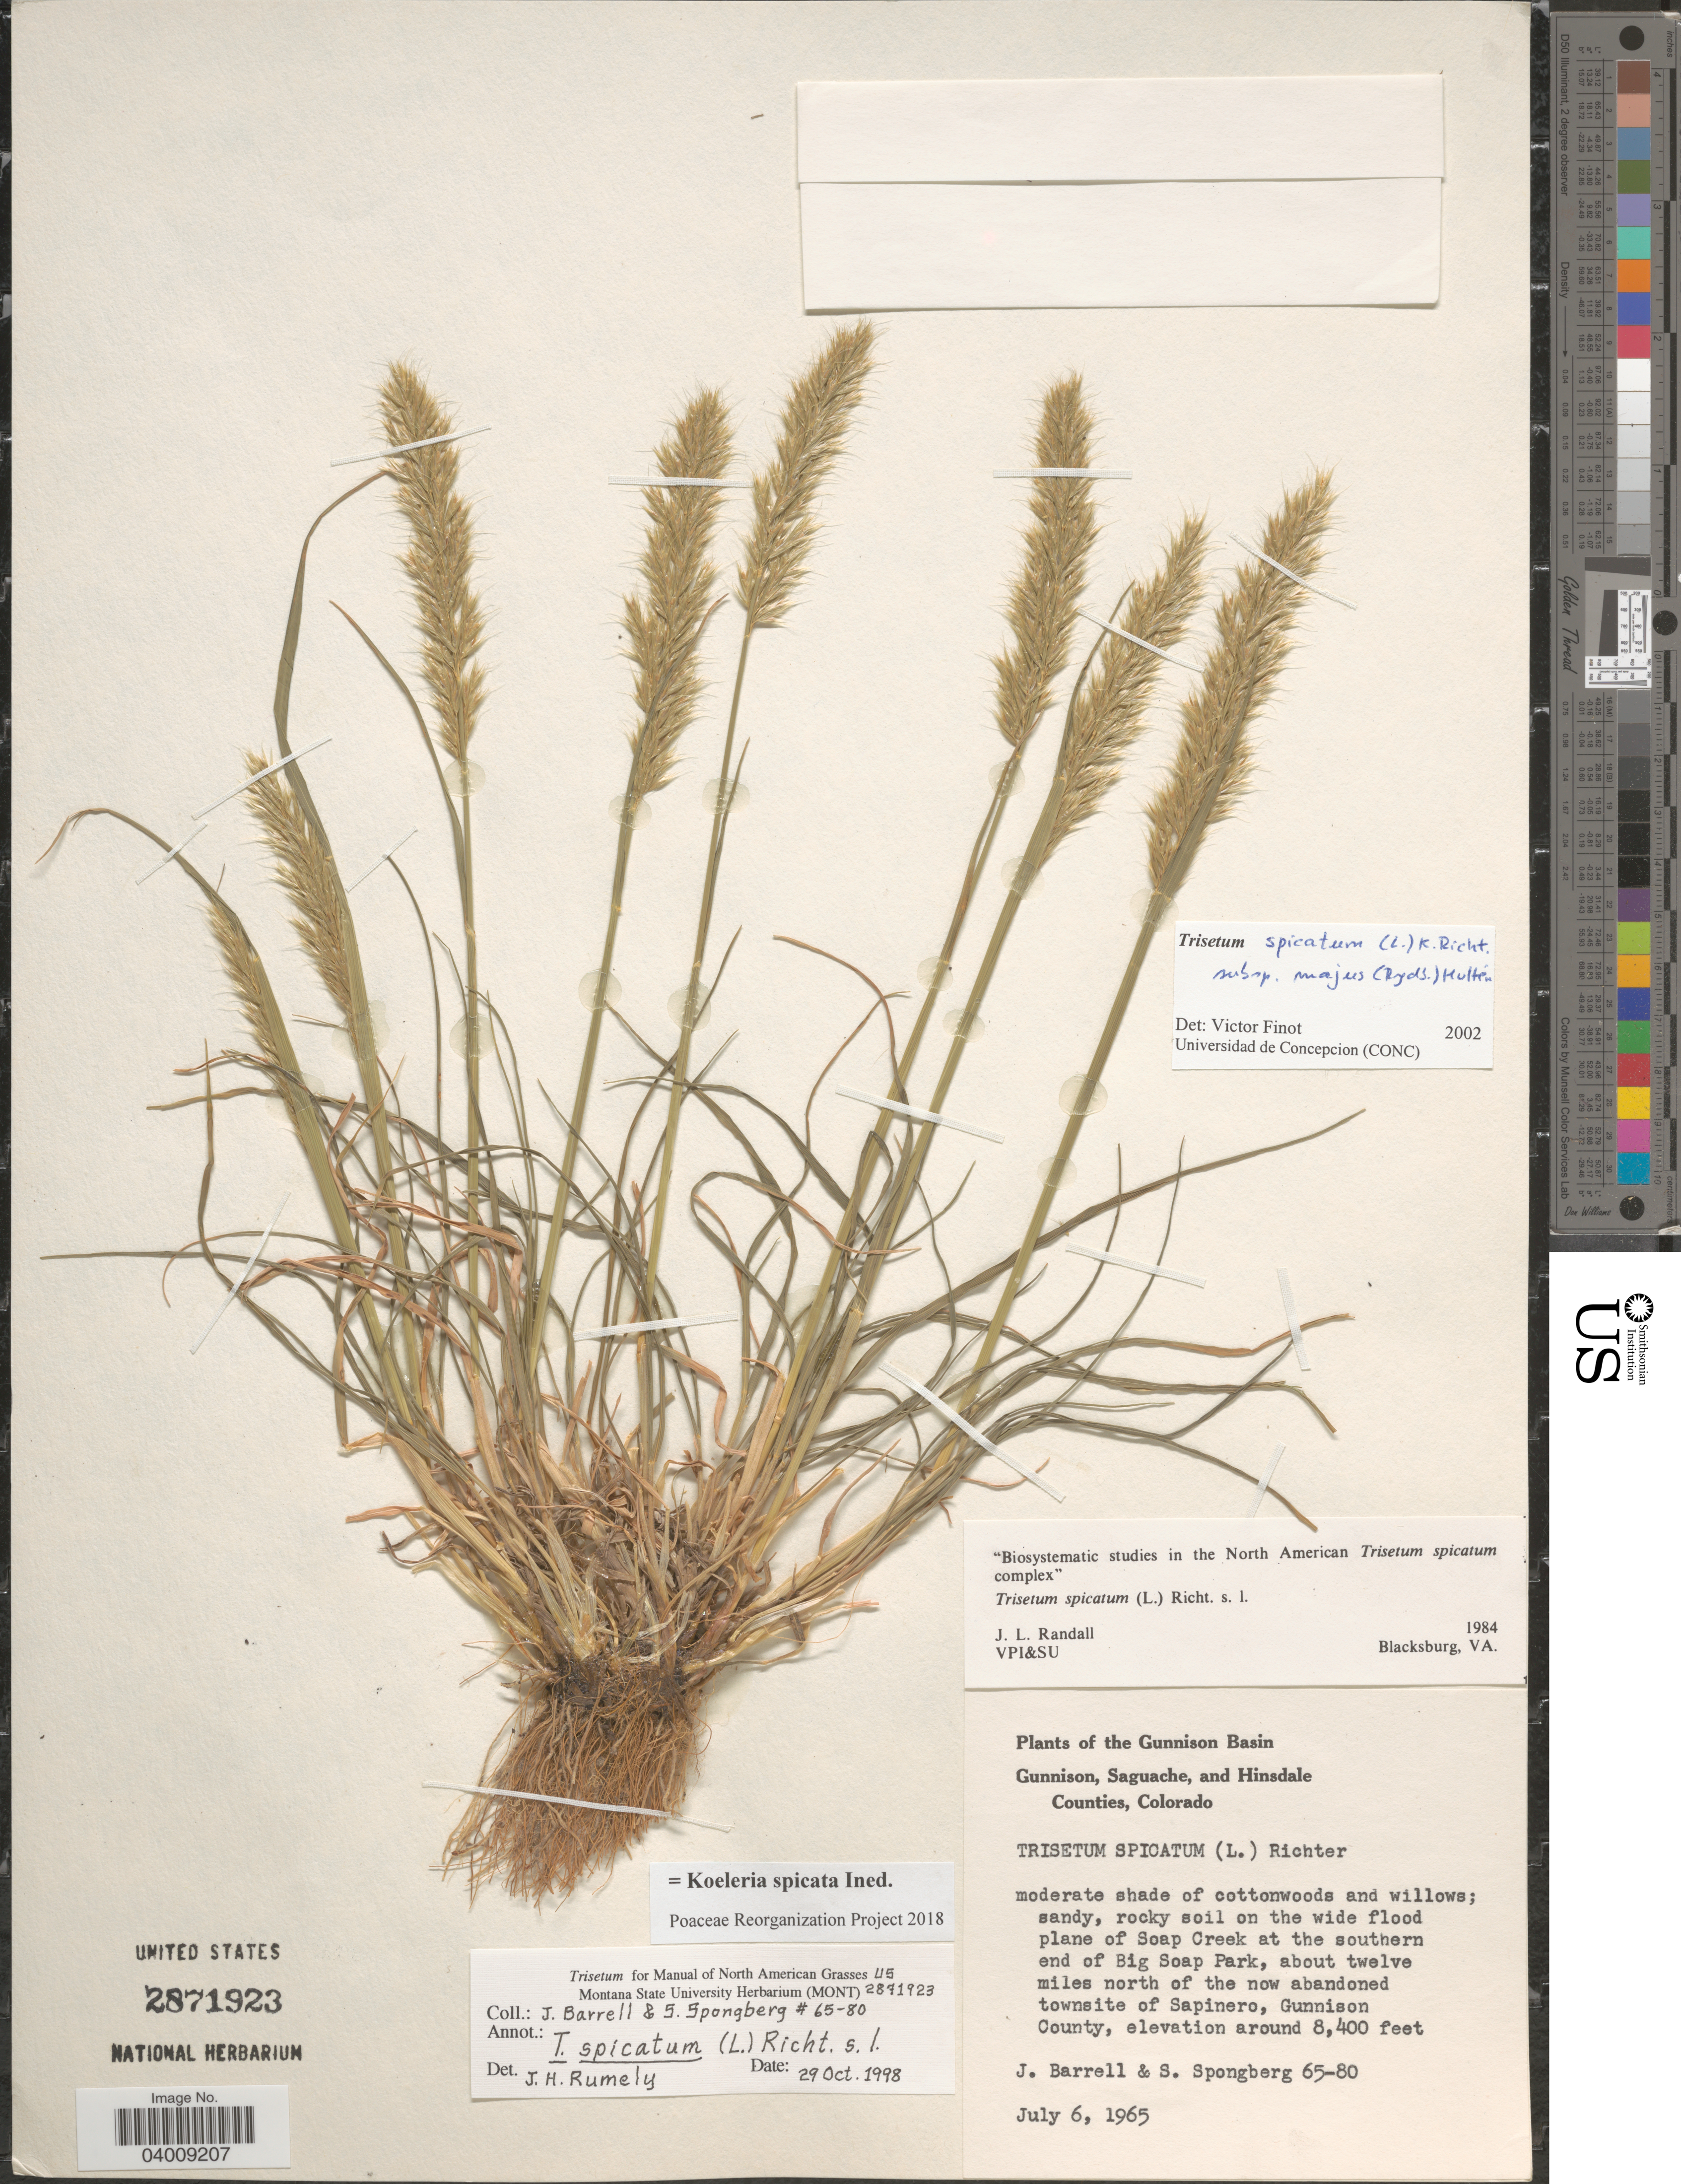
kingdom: Plantae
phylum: Tracheophyta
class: Liliopsida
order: Poales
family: Poaceae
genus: Koeleria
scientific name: Koeleria spicata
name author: (L.) Barberá et al.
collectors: J. Barrell & S. A.Spongberg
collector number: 65-80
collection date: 1965-07-06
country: United States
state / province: Colorado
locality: The Gunnison Basin. Sandy, rocky soil on the wide flood plane of Soap Creek at the southern end of Big Soap Park, about twelve miles north of the now abandoned townsite of Sapinero, Gunnison County.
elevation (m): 2560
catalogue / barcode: US 2871923